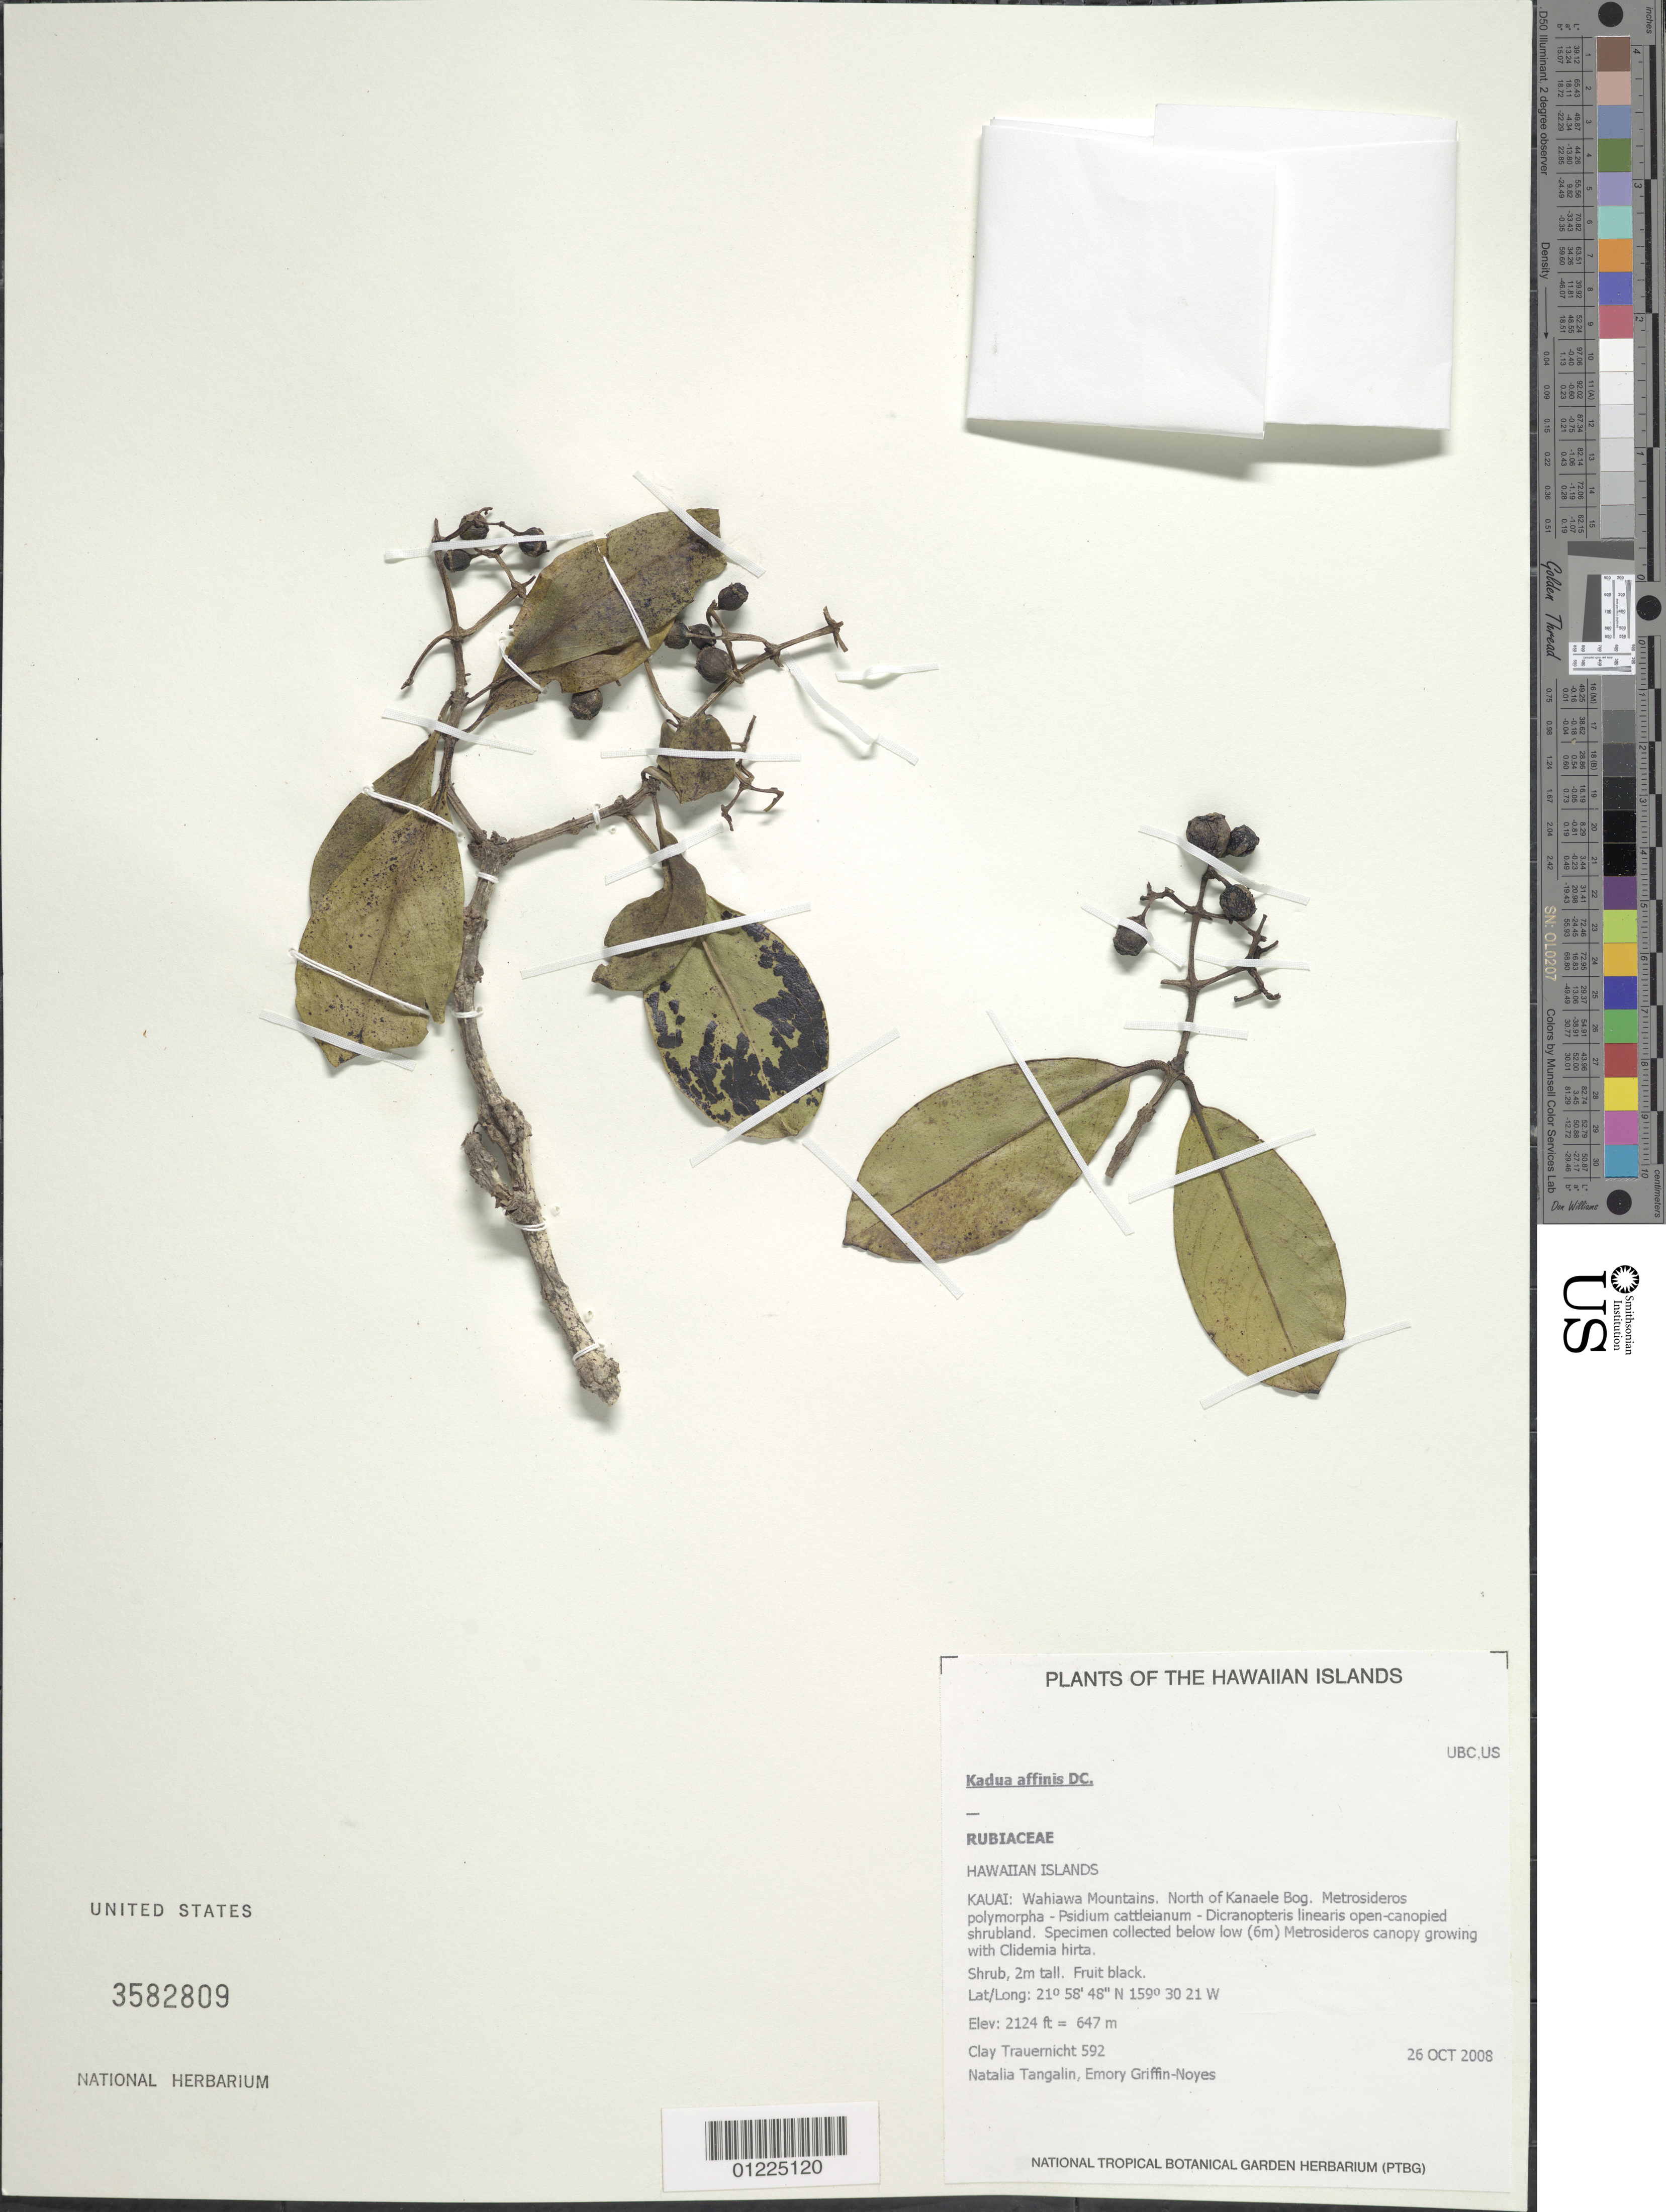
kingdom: Plantae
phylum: Tracheophyta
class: Magnoliopsida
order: Gentianales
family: Rubiaceae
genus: Kadua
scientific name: Kadua affinis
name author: DC.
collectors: C. Trauernicht, N. Tangalin & E. Griffin-Noyes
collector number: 592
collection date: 2008-10-26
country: United States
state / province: Hawaii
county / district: Kaui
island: Kaua'i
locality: Wahiawa Mountains, North of Kanaele Bog.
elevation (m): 647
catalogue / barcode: US 3582809